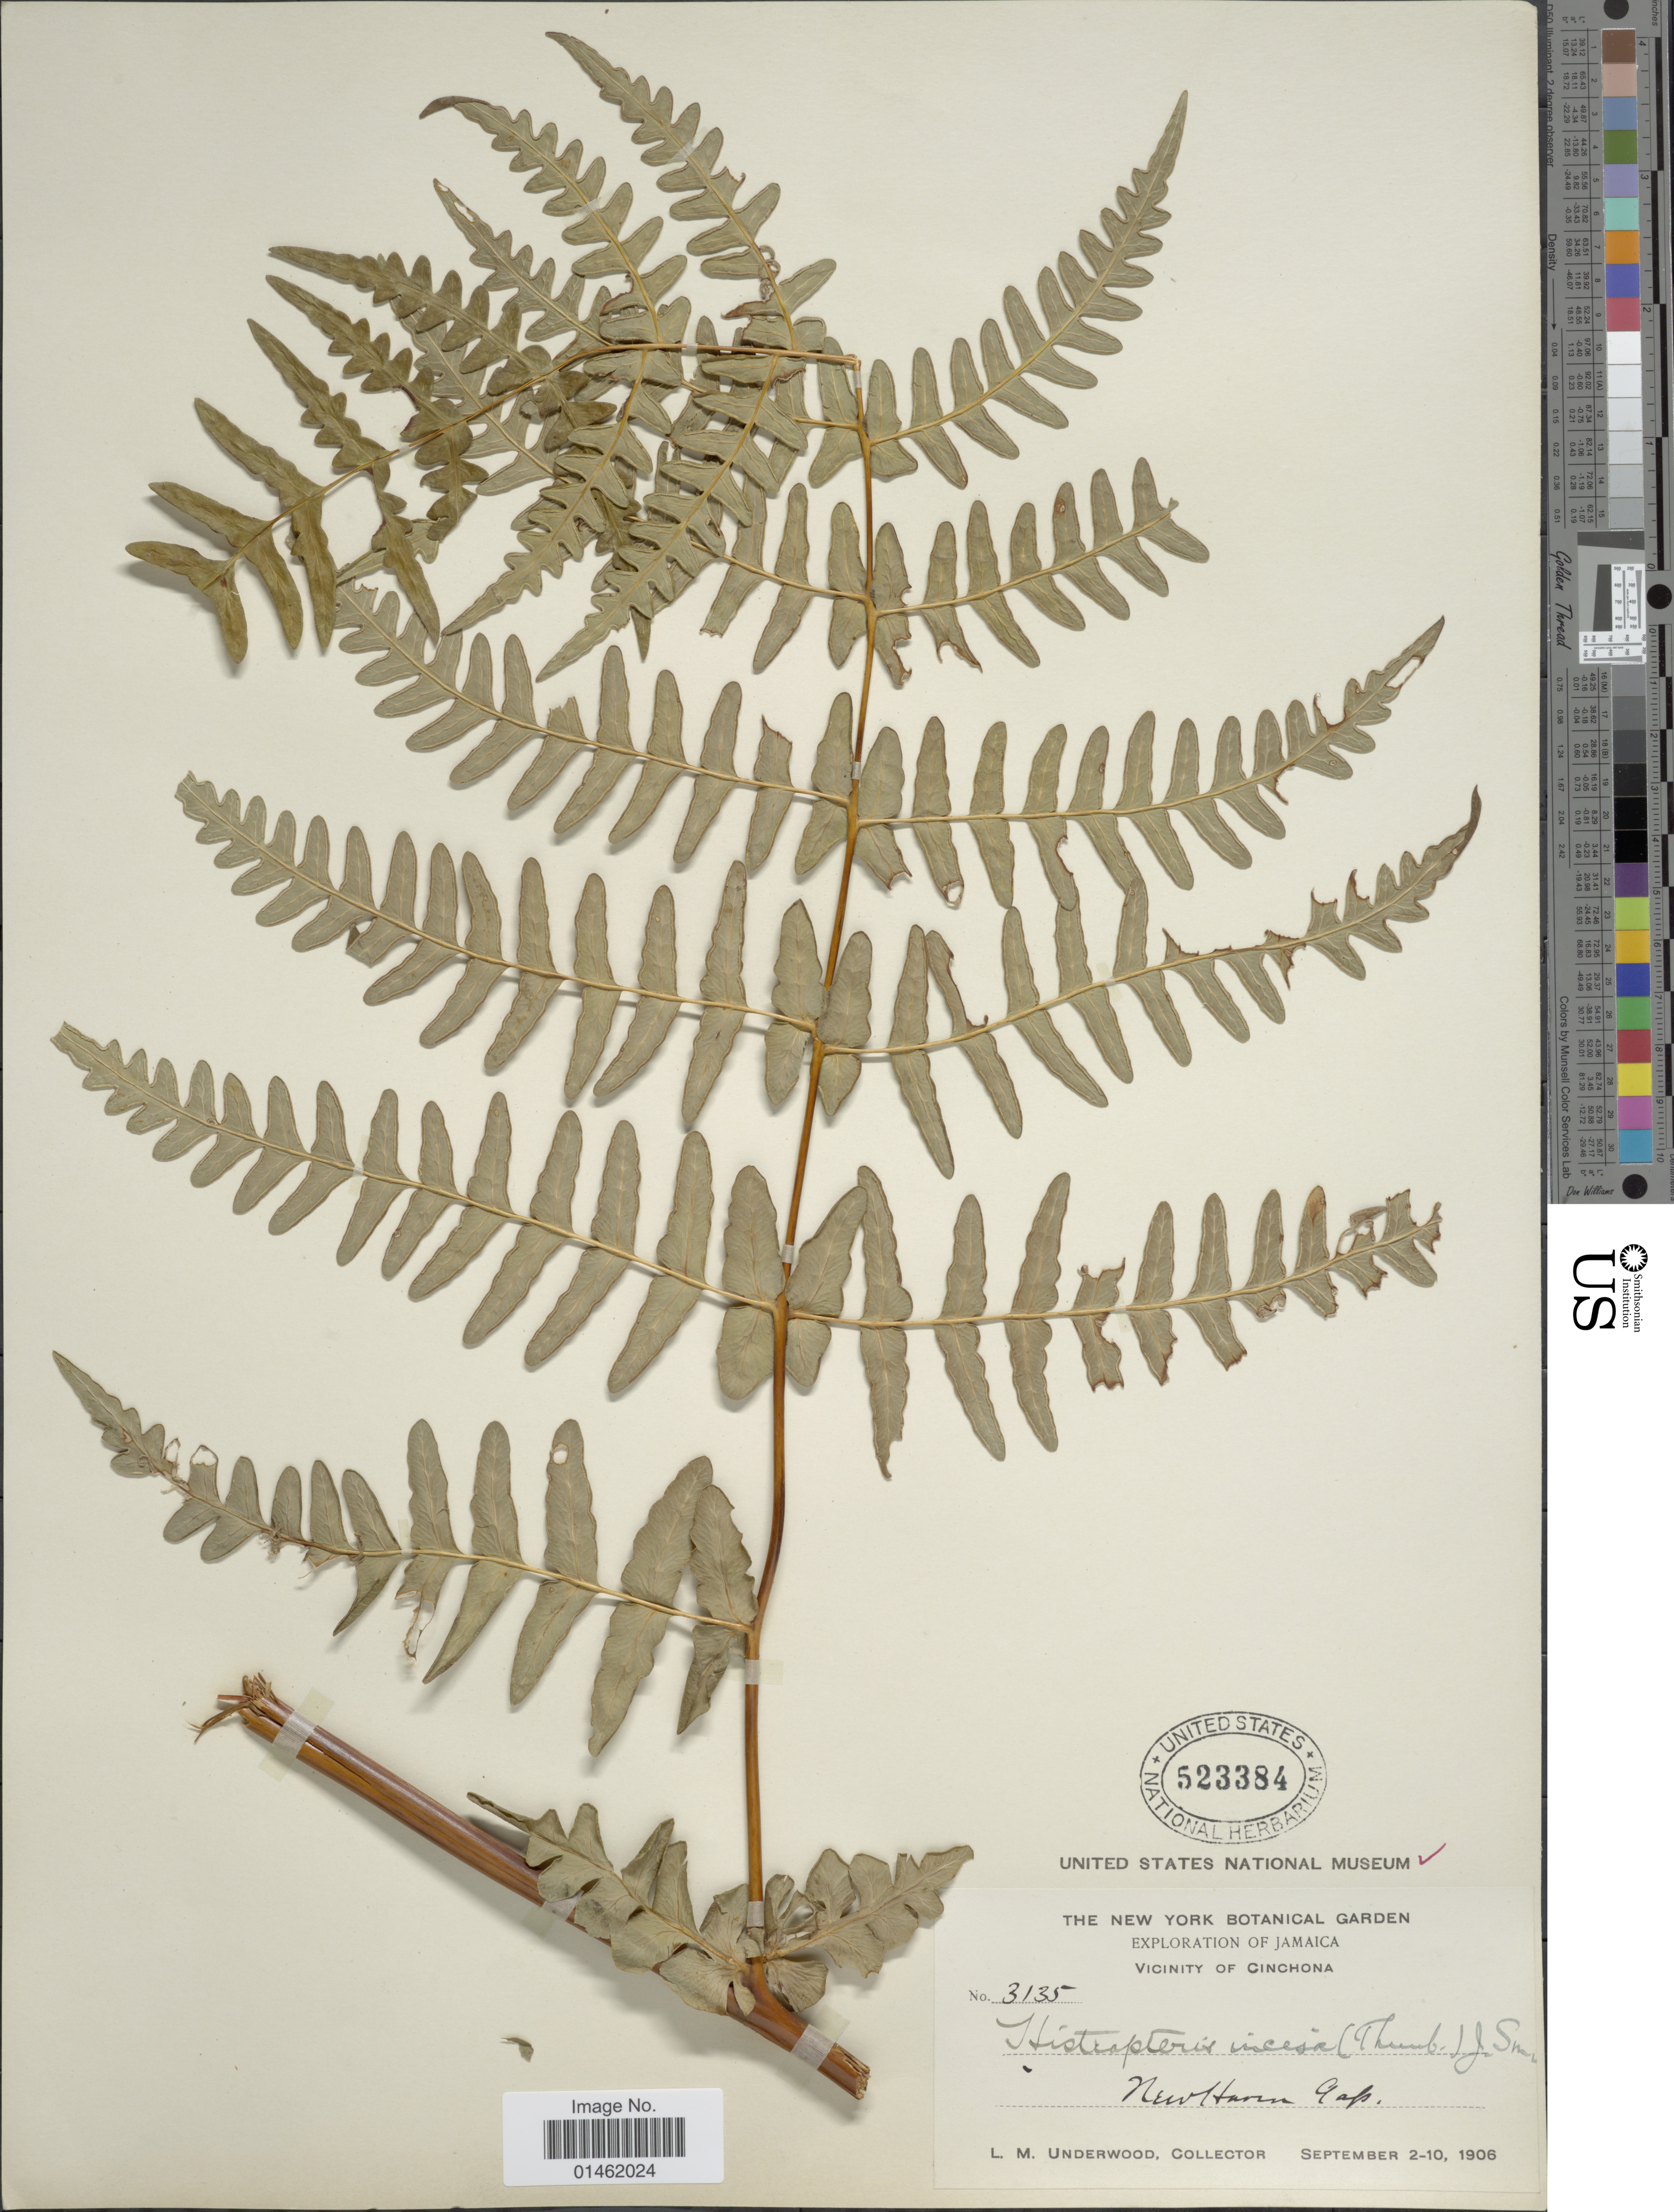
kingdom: Plantae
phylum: Tracheophyta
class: Polypodiopsida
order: Polypodiales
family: Dennstaedtiaceae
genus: Histiopteris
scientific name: Histiopteris incisa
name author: (Thunb.) J. Sm.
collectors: L. M. Underwood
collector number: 3135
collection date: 1906-09-02/1906-09-10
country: Jamaica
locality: Vicinity of Cinchona, New Haven Gap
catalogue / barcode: US 523384